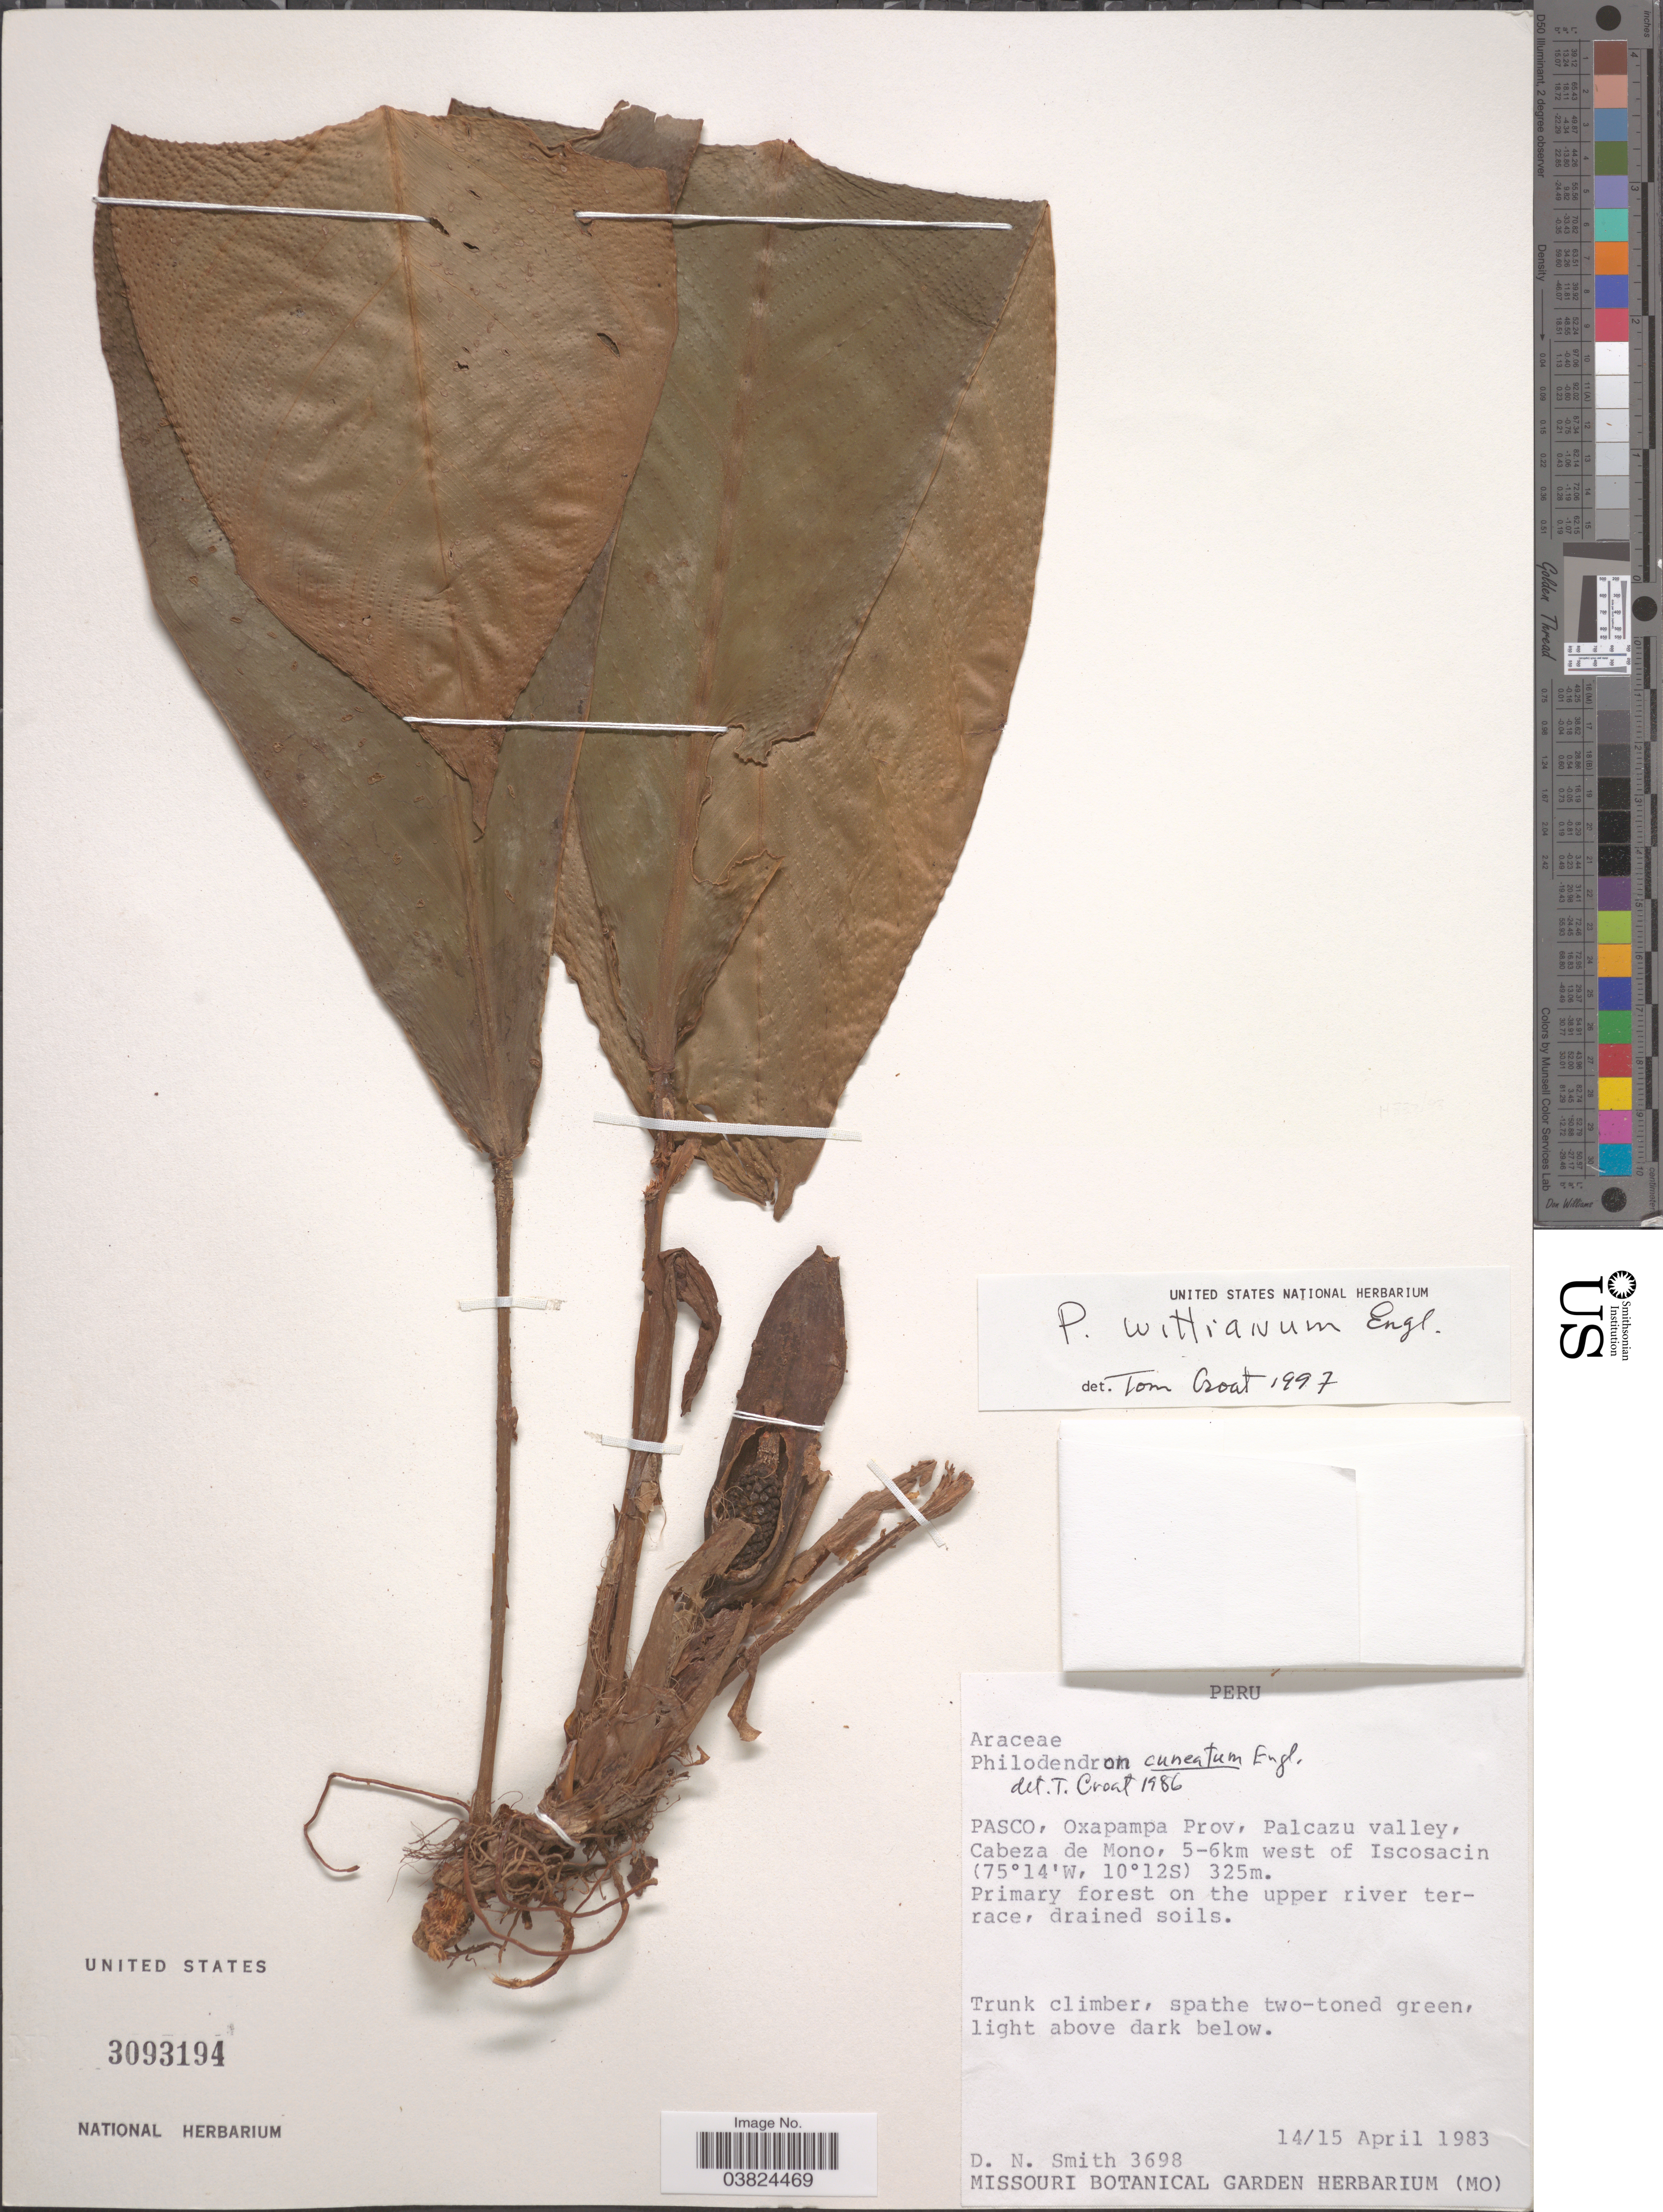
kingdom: Plantae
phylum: Tracheophyta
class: Liliopsida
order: Alismatales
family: Araceae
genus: Philodendron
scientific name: Philodendron wittianum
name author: Engl.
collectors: D. Smith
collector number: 3698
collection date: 1983-04-14/1983-04-15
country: Peru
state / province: Pasco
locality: Oxapampa Prov, Palcazu valley, Cabeza de Mono, 5-6 km west of Iscosacin. On the upper river terrace.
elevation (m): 325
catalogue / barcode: US 3093194